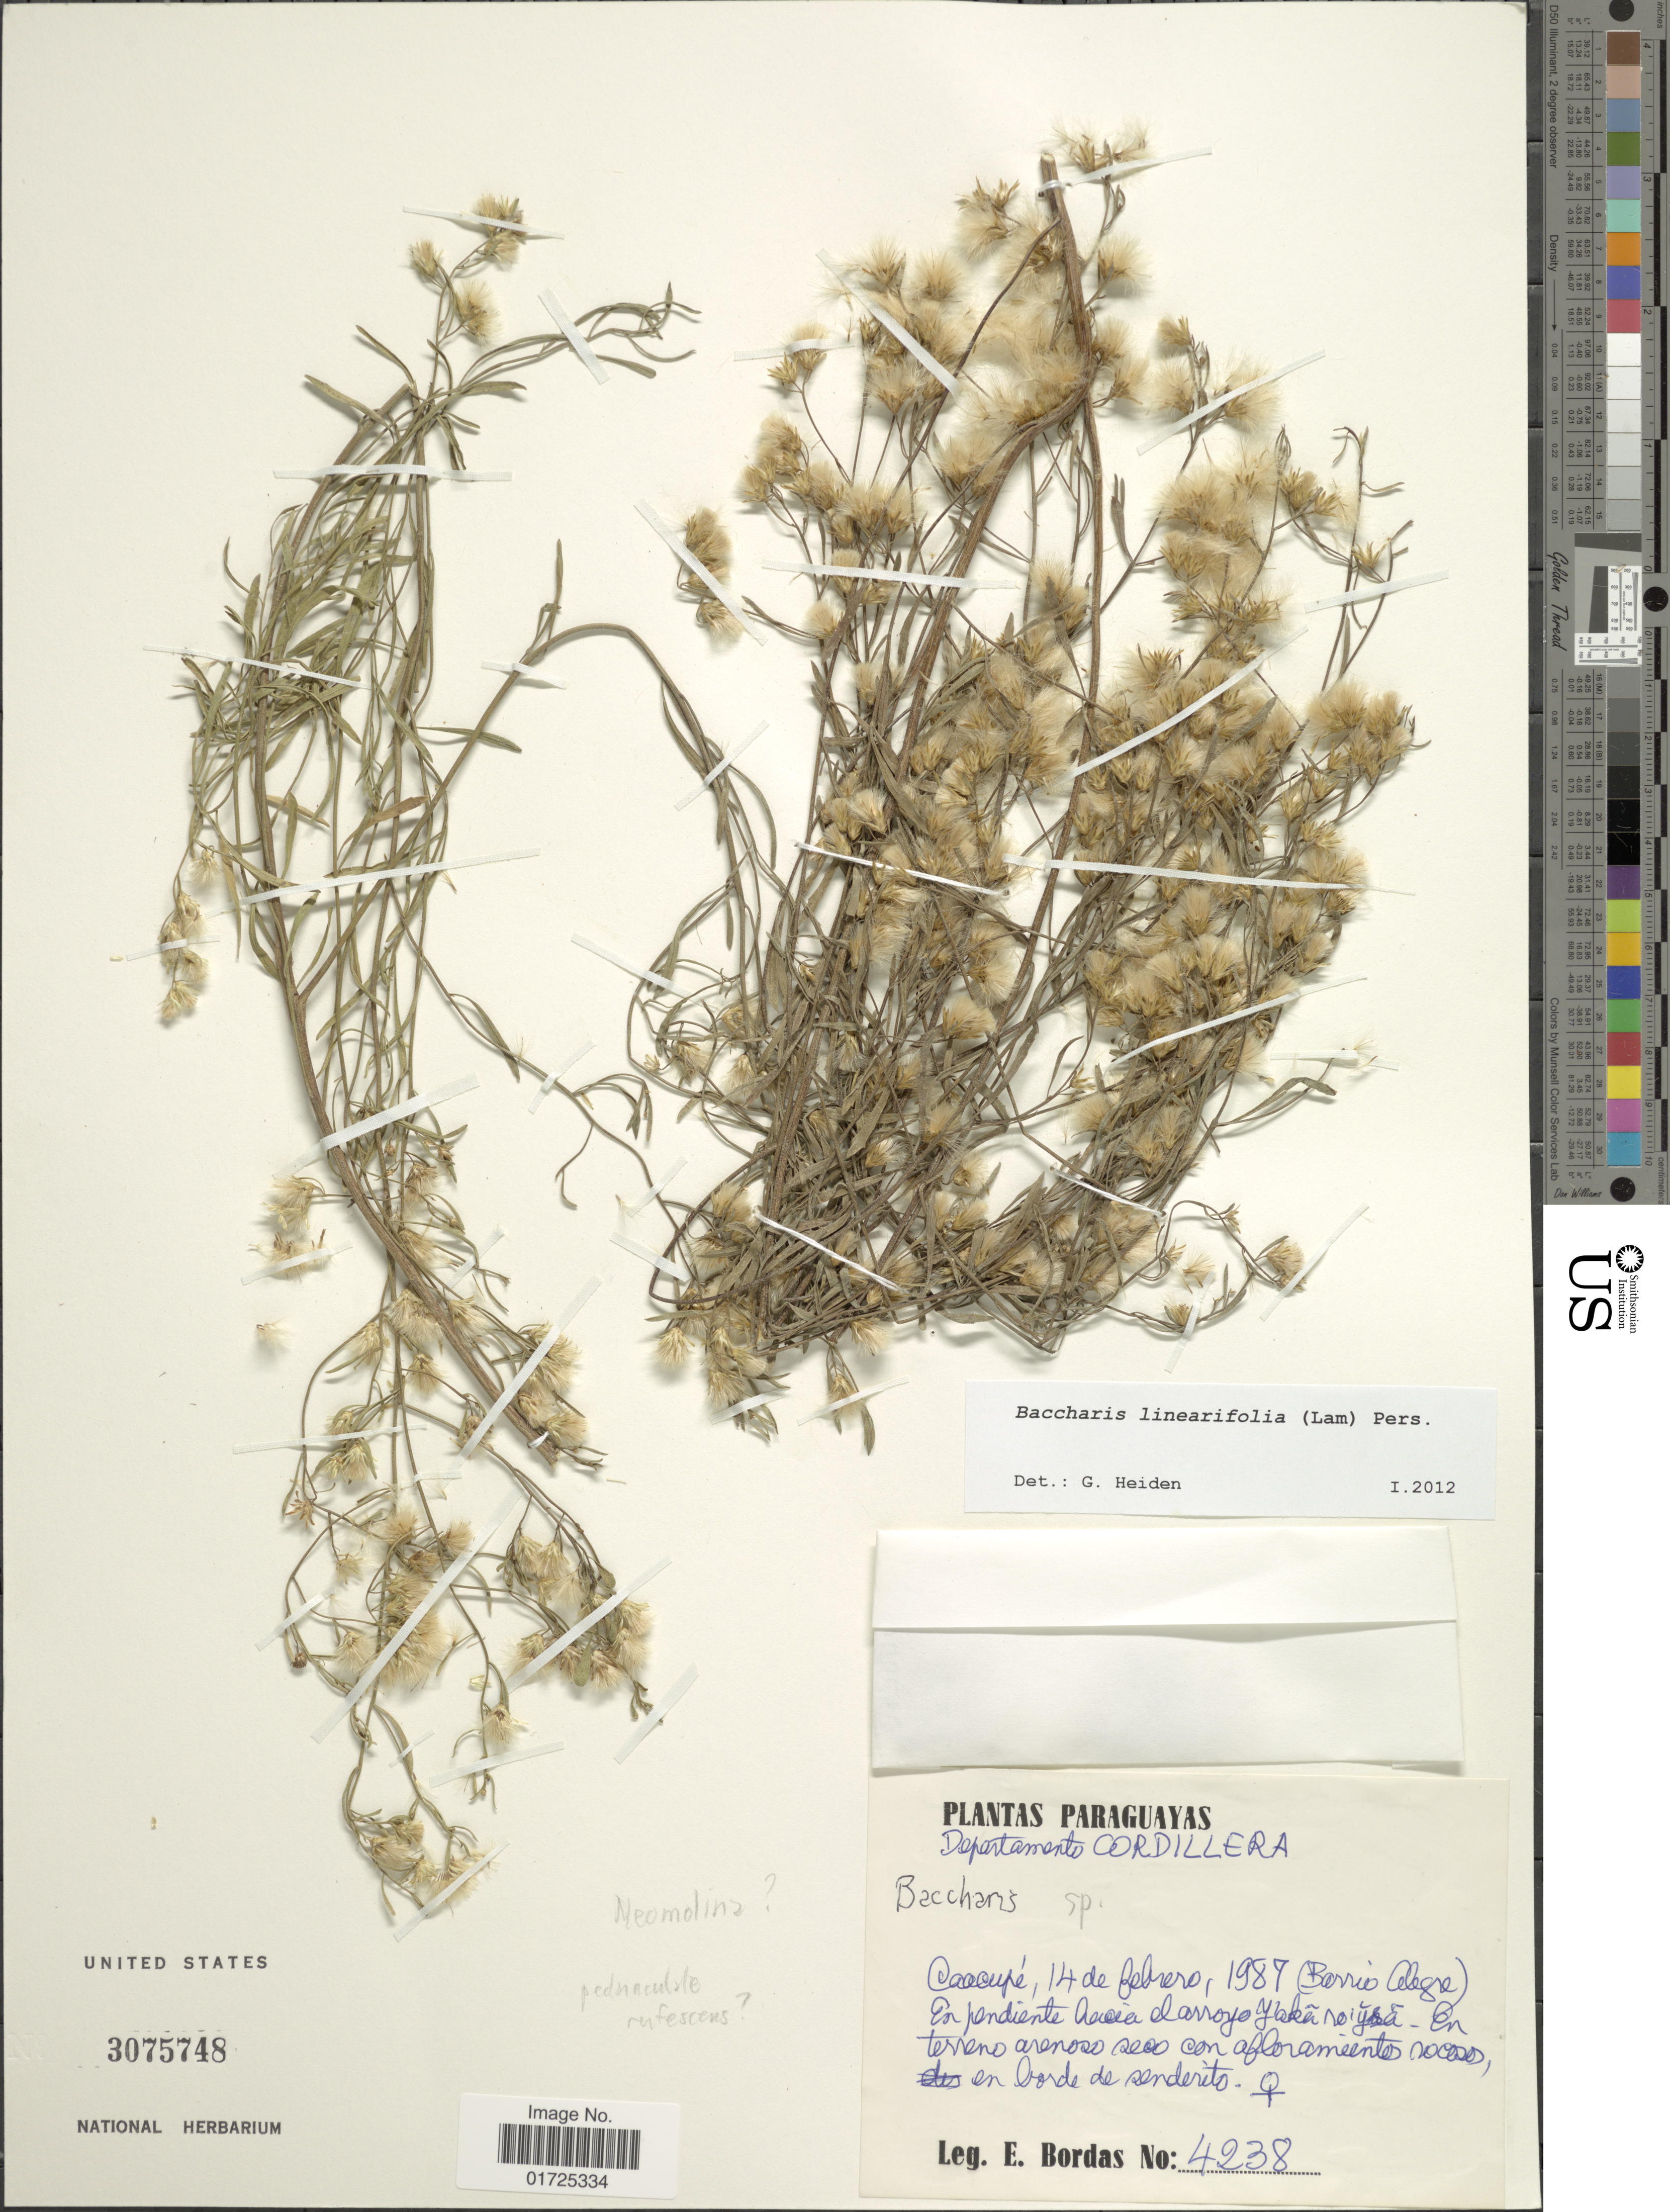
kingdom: Plantae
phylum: Tracheophyta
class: Magnoliopsida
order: Asterales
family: Asteraceae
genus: Baccharis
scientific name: Baccharis linearifolia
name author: (Lam.) Pers.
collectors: E. Bordas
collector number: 4238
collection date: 1987-02-14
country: Paraguay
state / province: Cordillera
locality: Departamento Cordillero. Caacupé (Barrio Alegre)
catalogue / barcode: US 3075748